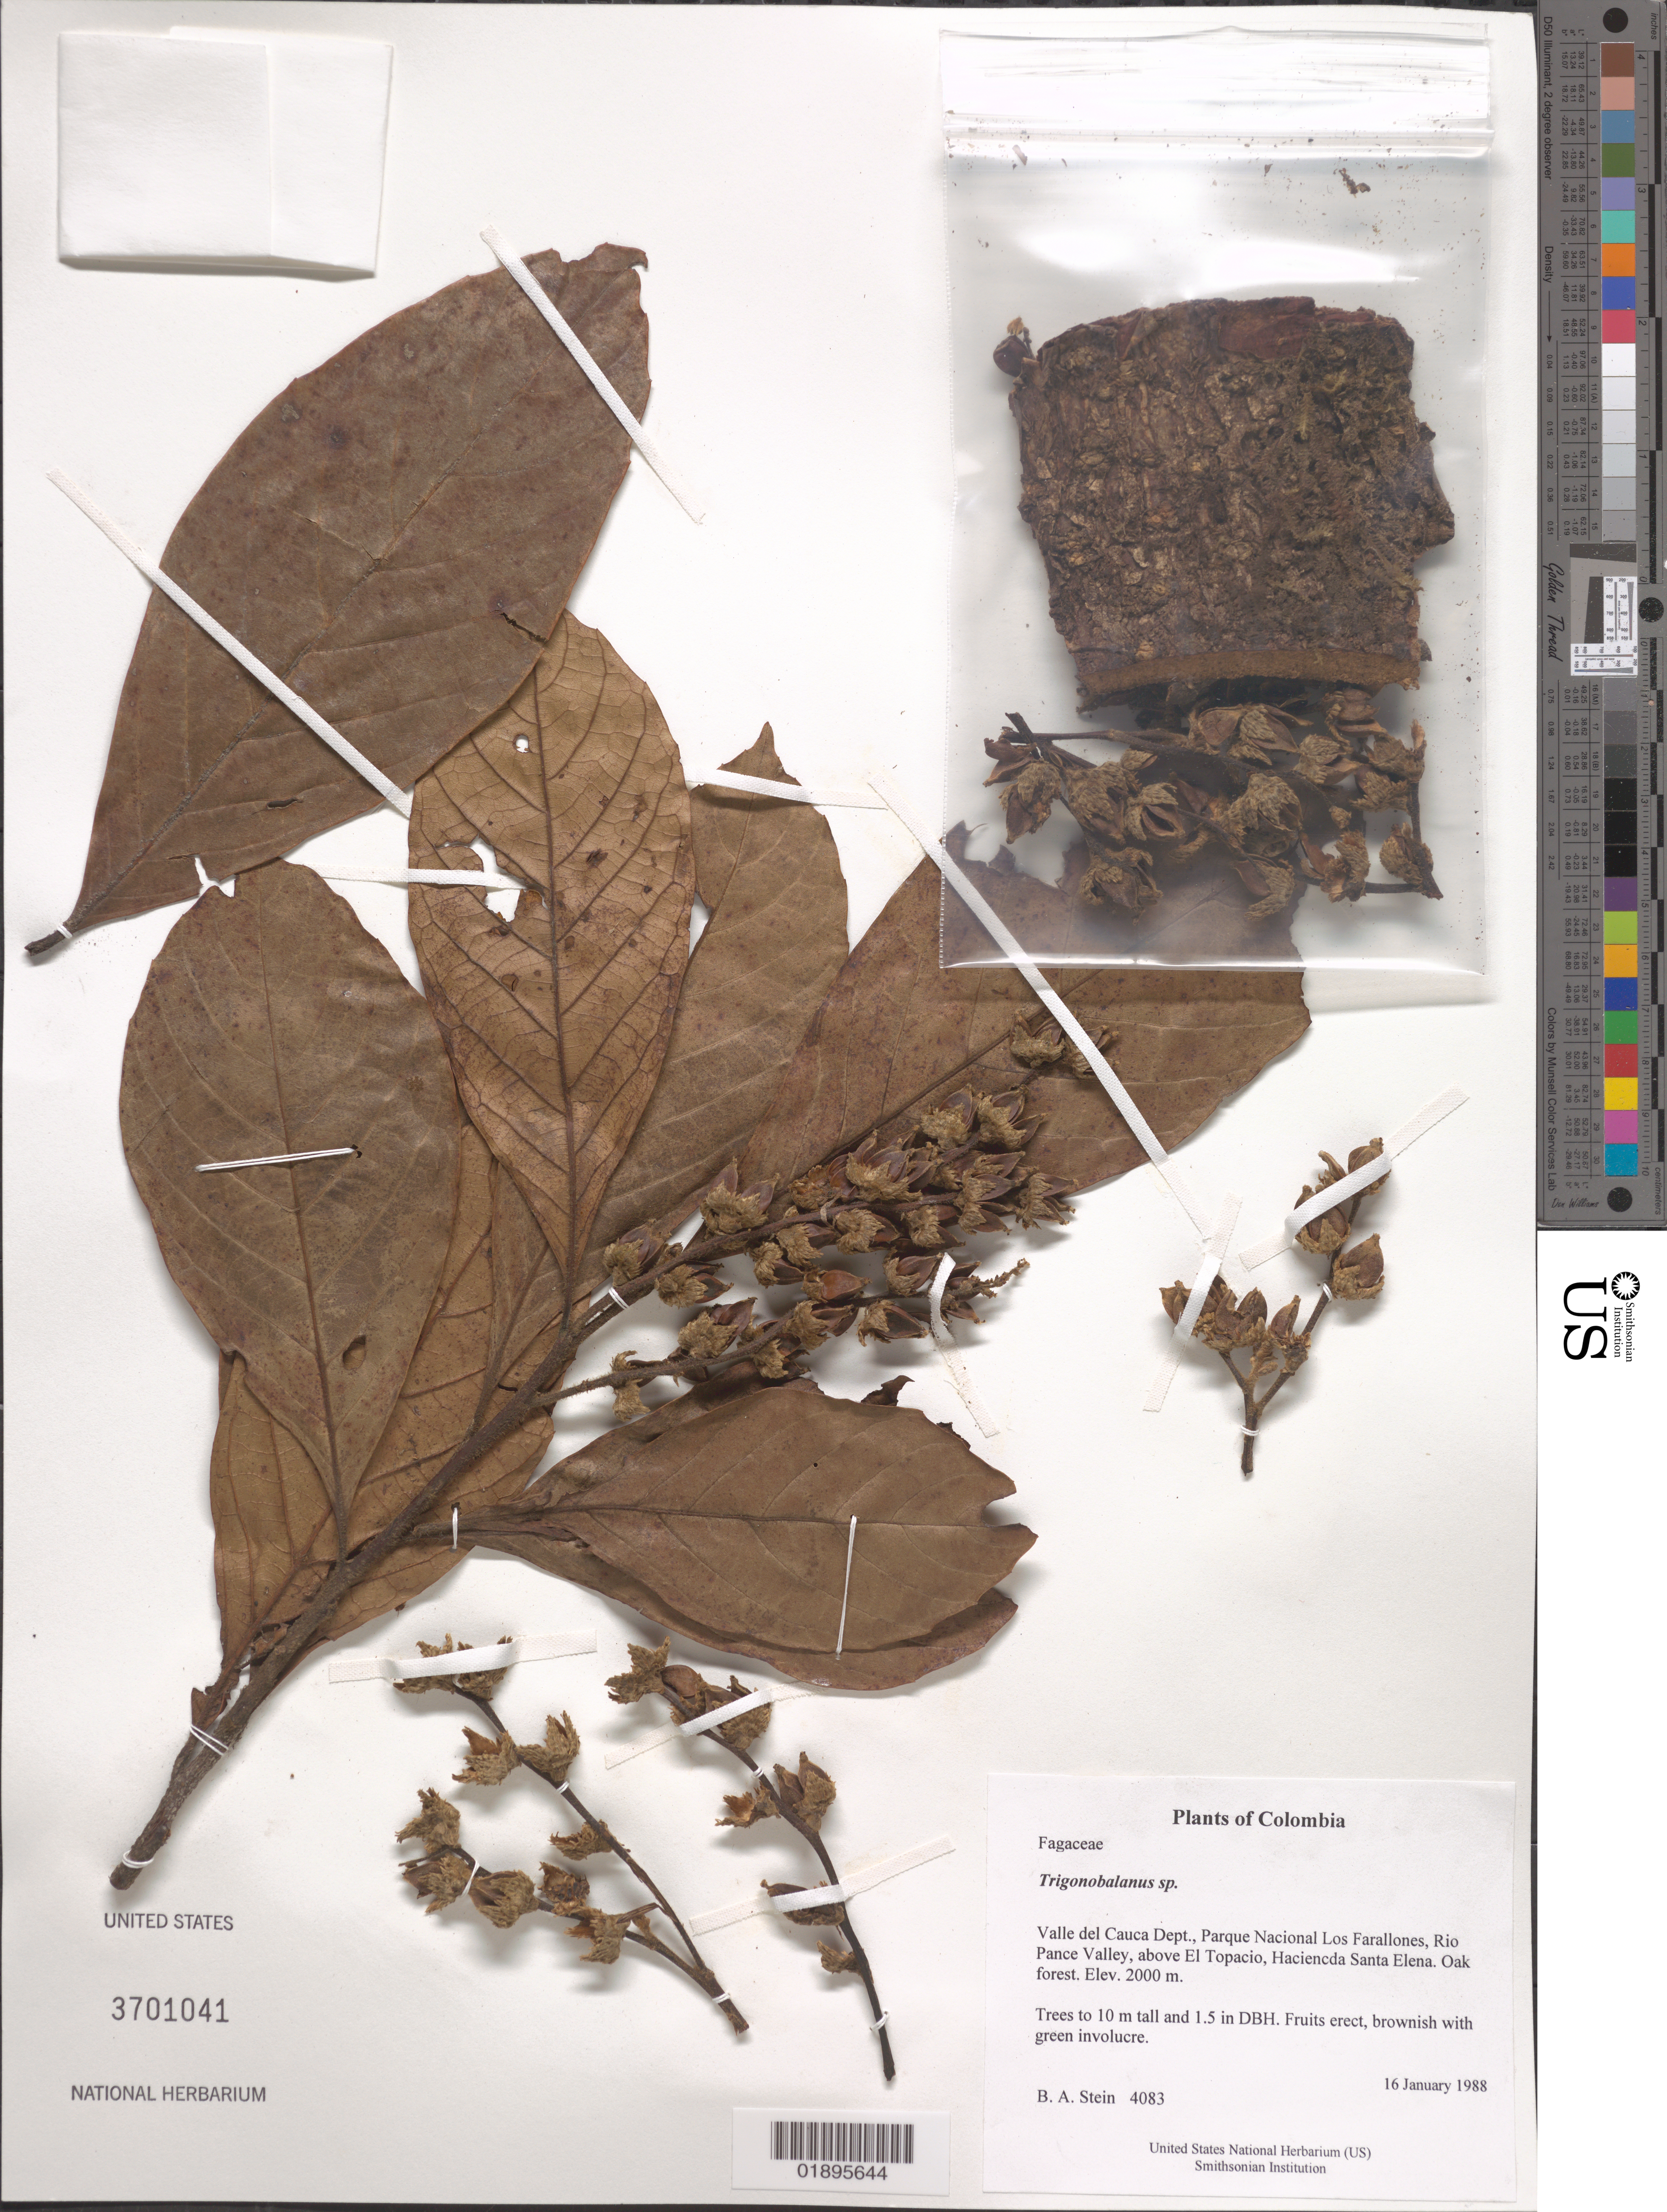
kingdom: Plantae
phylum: Tracheophyta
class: Magnoliopsida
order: Fagales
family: Fagaceae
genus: Trigonobalanus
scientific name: Trigonobalanus sp.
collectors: B. A. Stein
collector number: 4083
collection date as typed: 16 January 1988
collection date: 1988-01-16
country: Colombia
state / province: Valle del Cauca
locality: Parque Nacional Los Farallones, Rio Pance Valley, above El Topacio, Haciencda Santa Elena.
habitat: Oak forest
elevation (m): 2000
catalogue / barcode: US 3701041